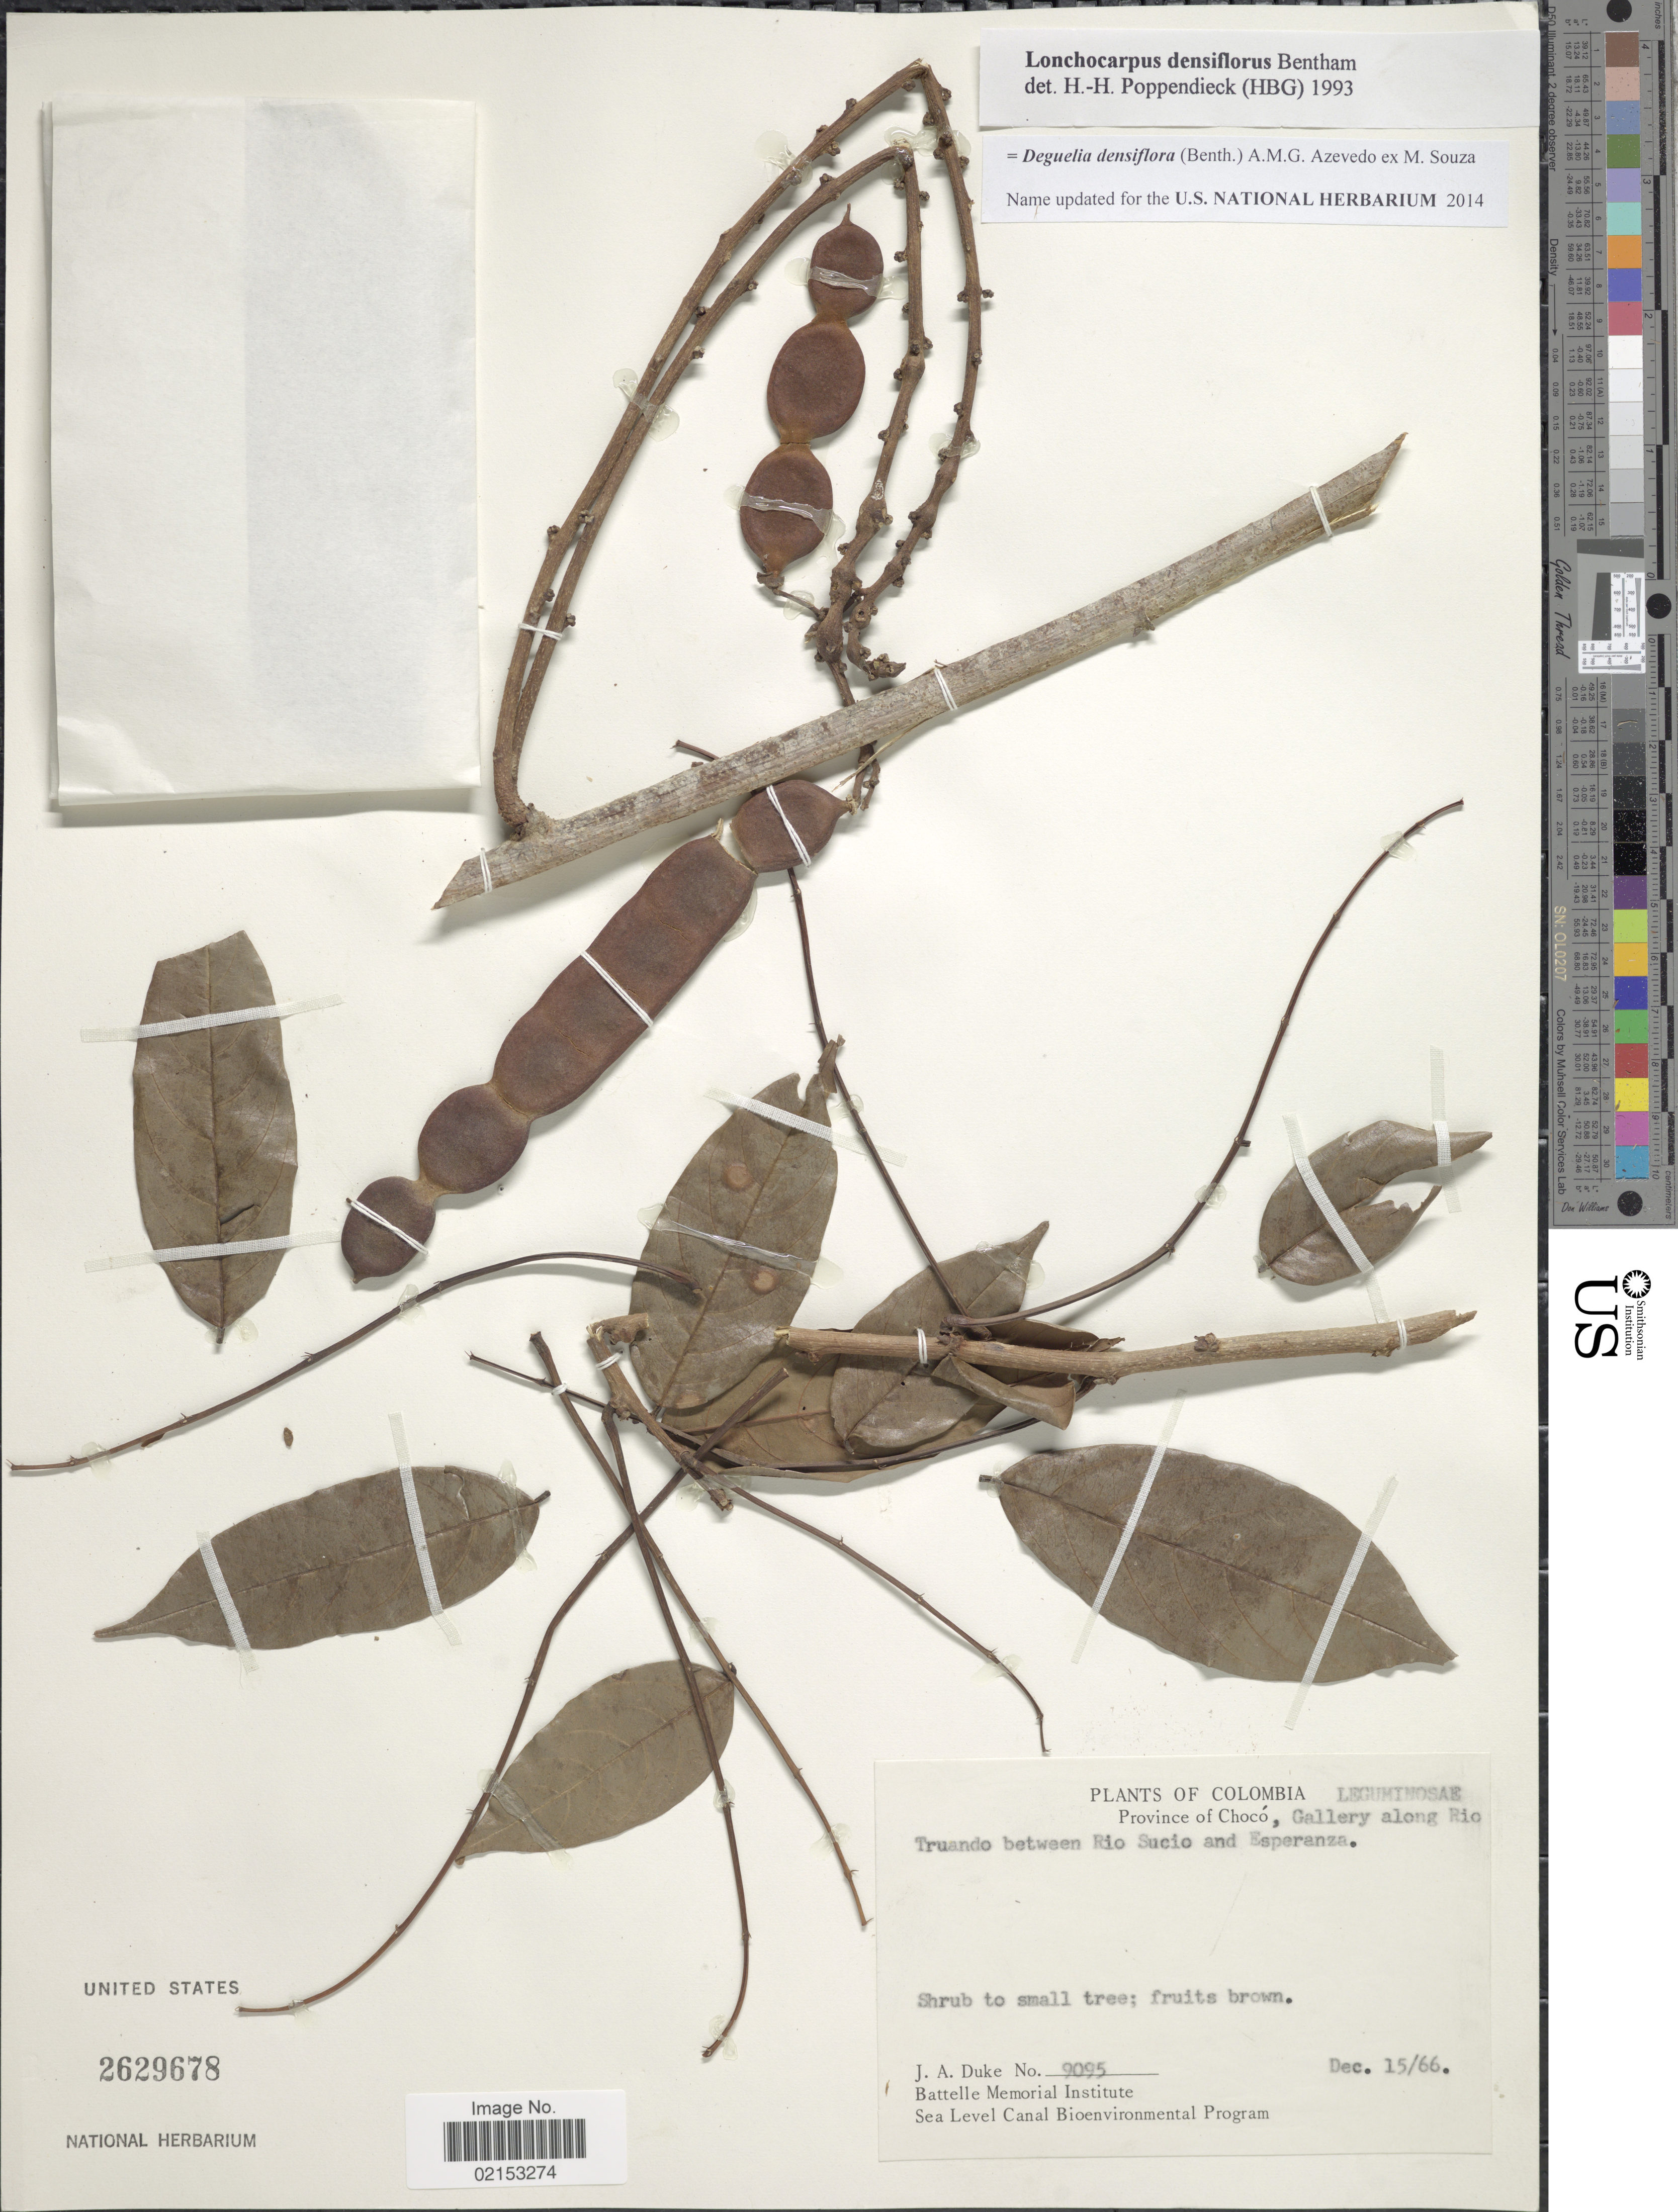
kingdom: Plantae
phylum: Tracheophyta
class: Magnoliopsida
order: Fabales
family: Fabaceae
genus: Deguelia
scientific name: Deguelia densiflora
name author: (Benth.) A.M.G. Azevedo ex M. Sousa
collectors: J. A. Duke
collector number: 9095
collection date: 1966-12-15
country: Colombia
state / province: Chocó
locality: Gallery along Rio Truando between Rio Sucio and Esperanza.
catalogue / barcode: US 2629678